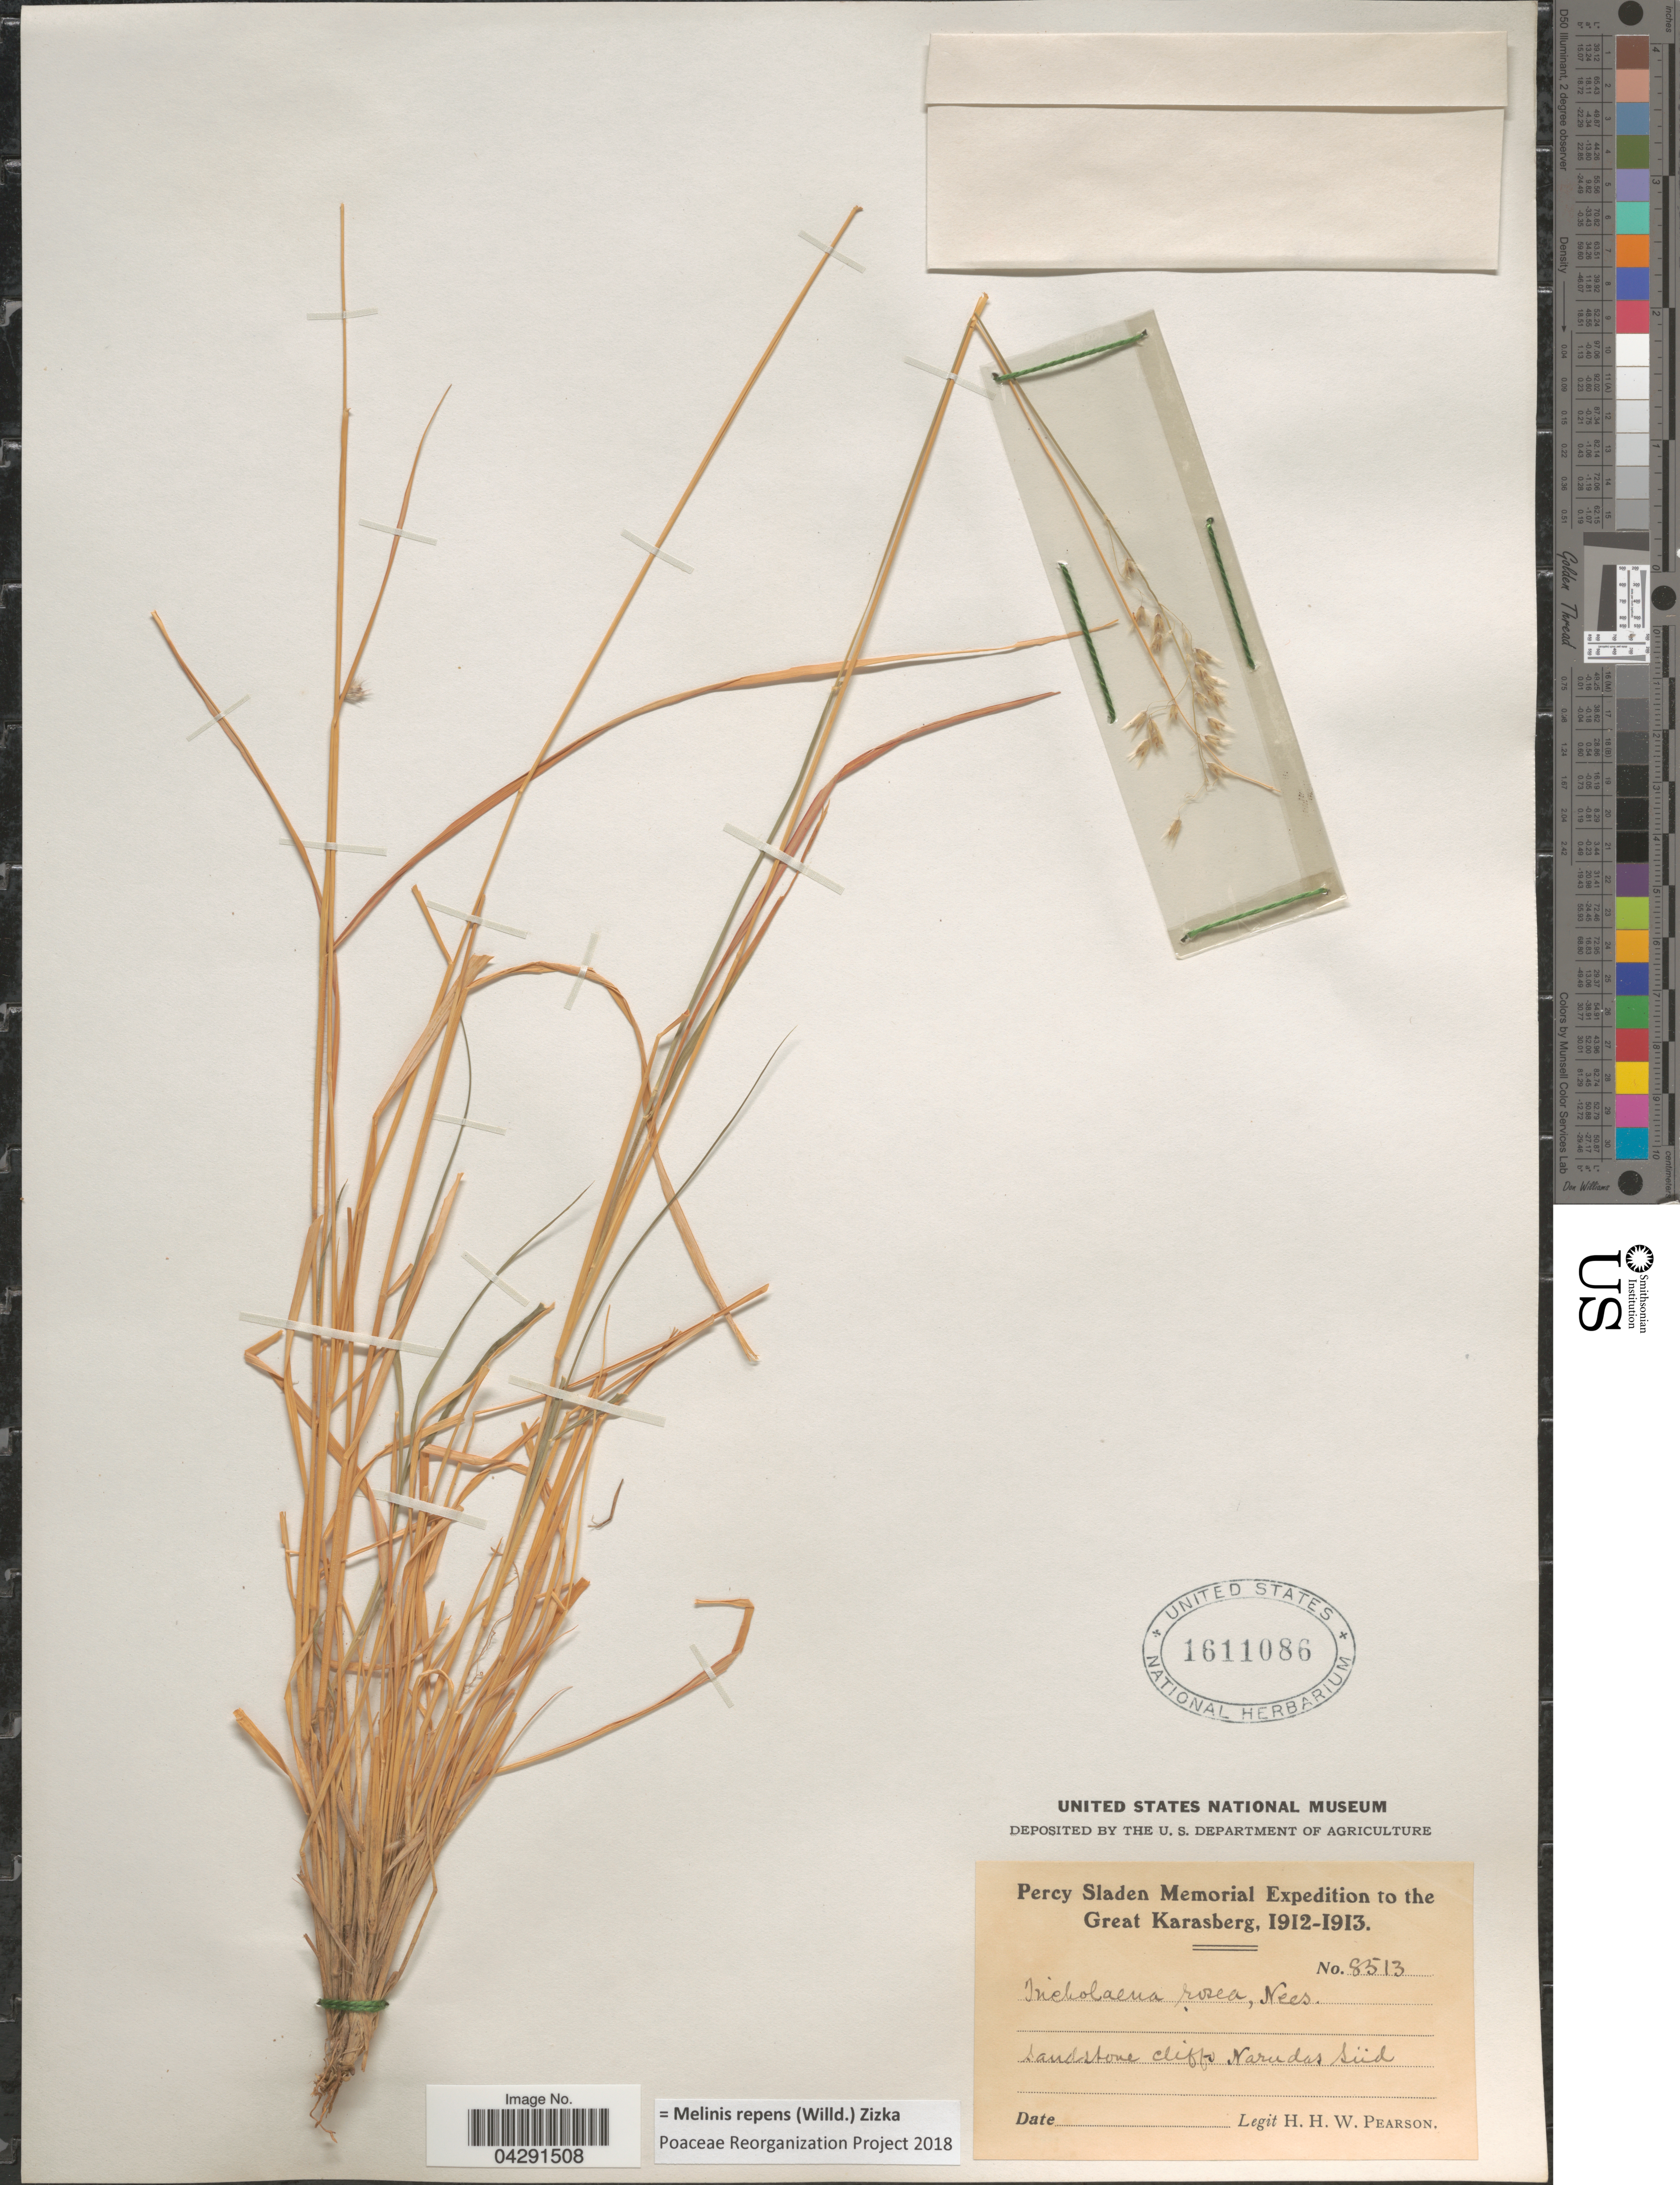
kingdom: Plantae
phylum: Tracheophyta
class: Liliopsida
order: Poales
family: Poaceae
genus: Melinis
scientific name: Melinis repens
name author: (Willd.) Zizka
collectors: H. H. W. Pearson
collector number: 8513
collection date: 1912/1913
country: Namibia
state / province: Karas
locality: Percy Sladen Memorial Expedition to the Great Karasberg, 1912-1913. Sandstone cliffs, Narudas Süd.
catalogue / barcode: US 1611086